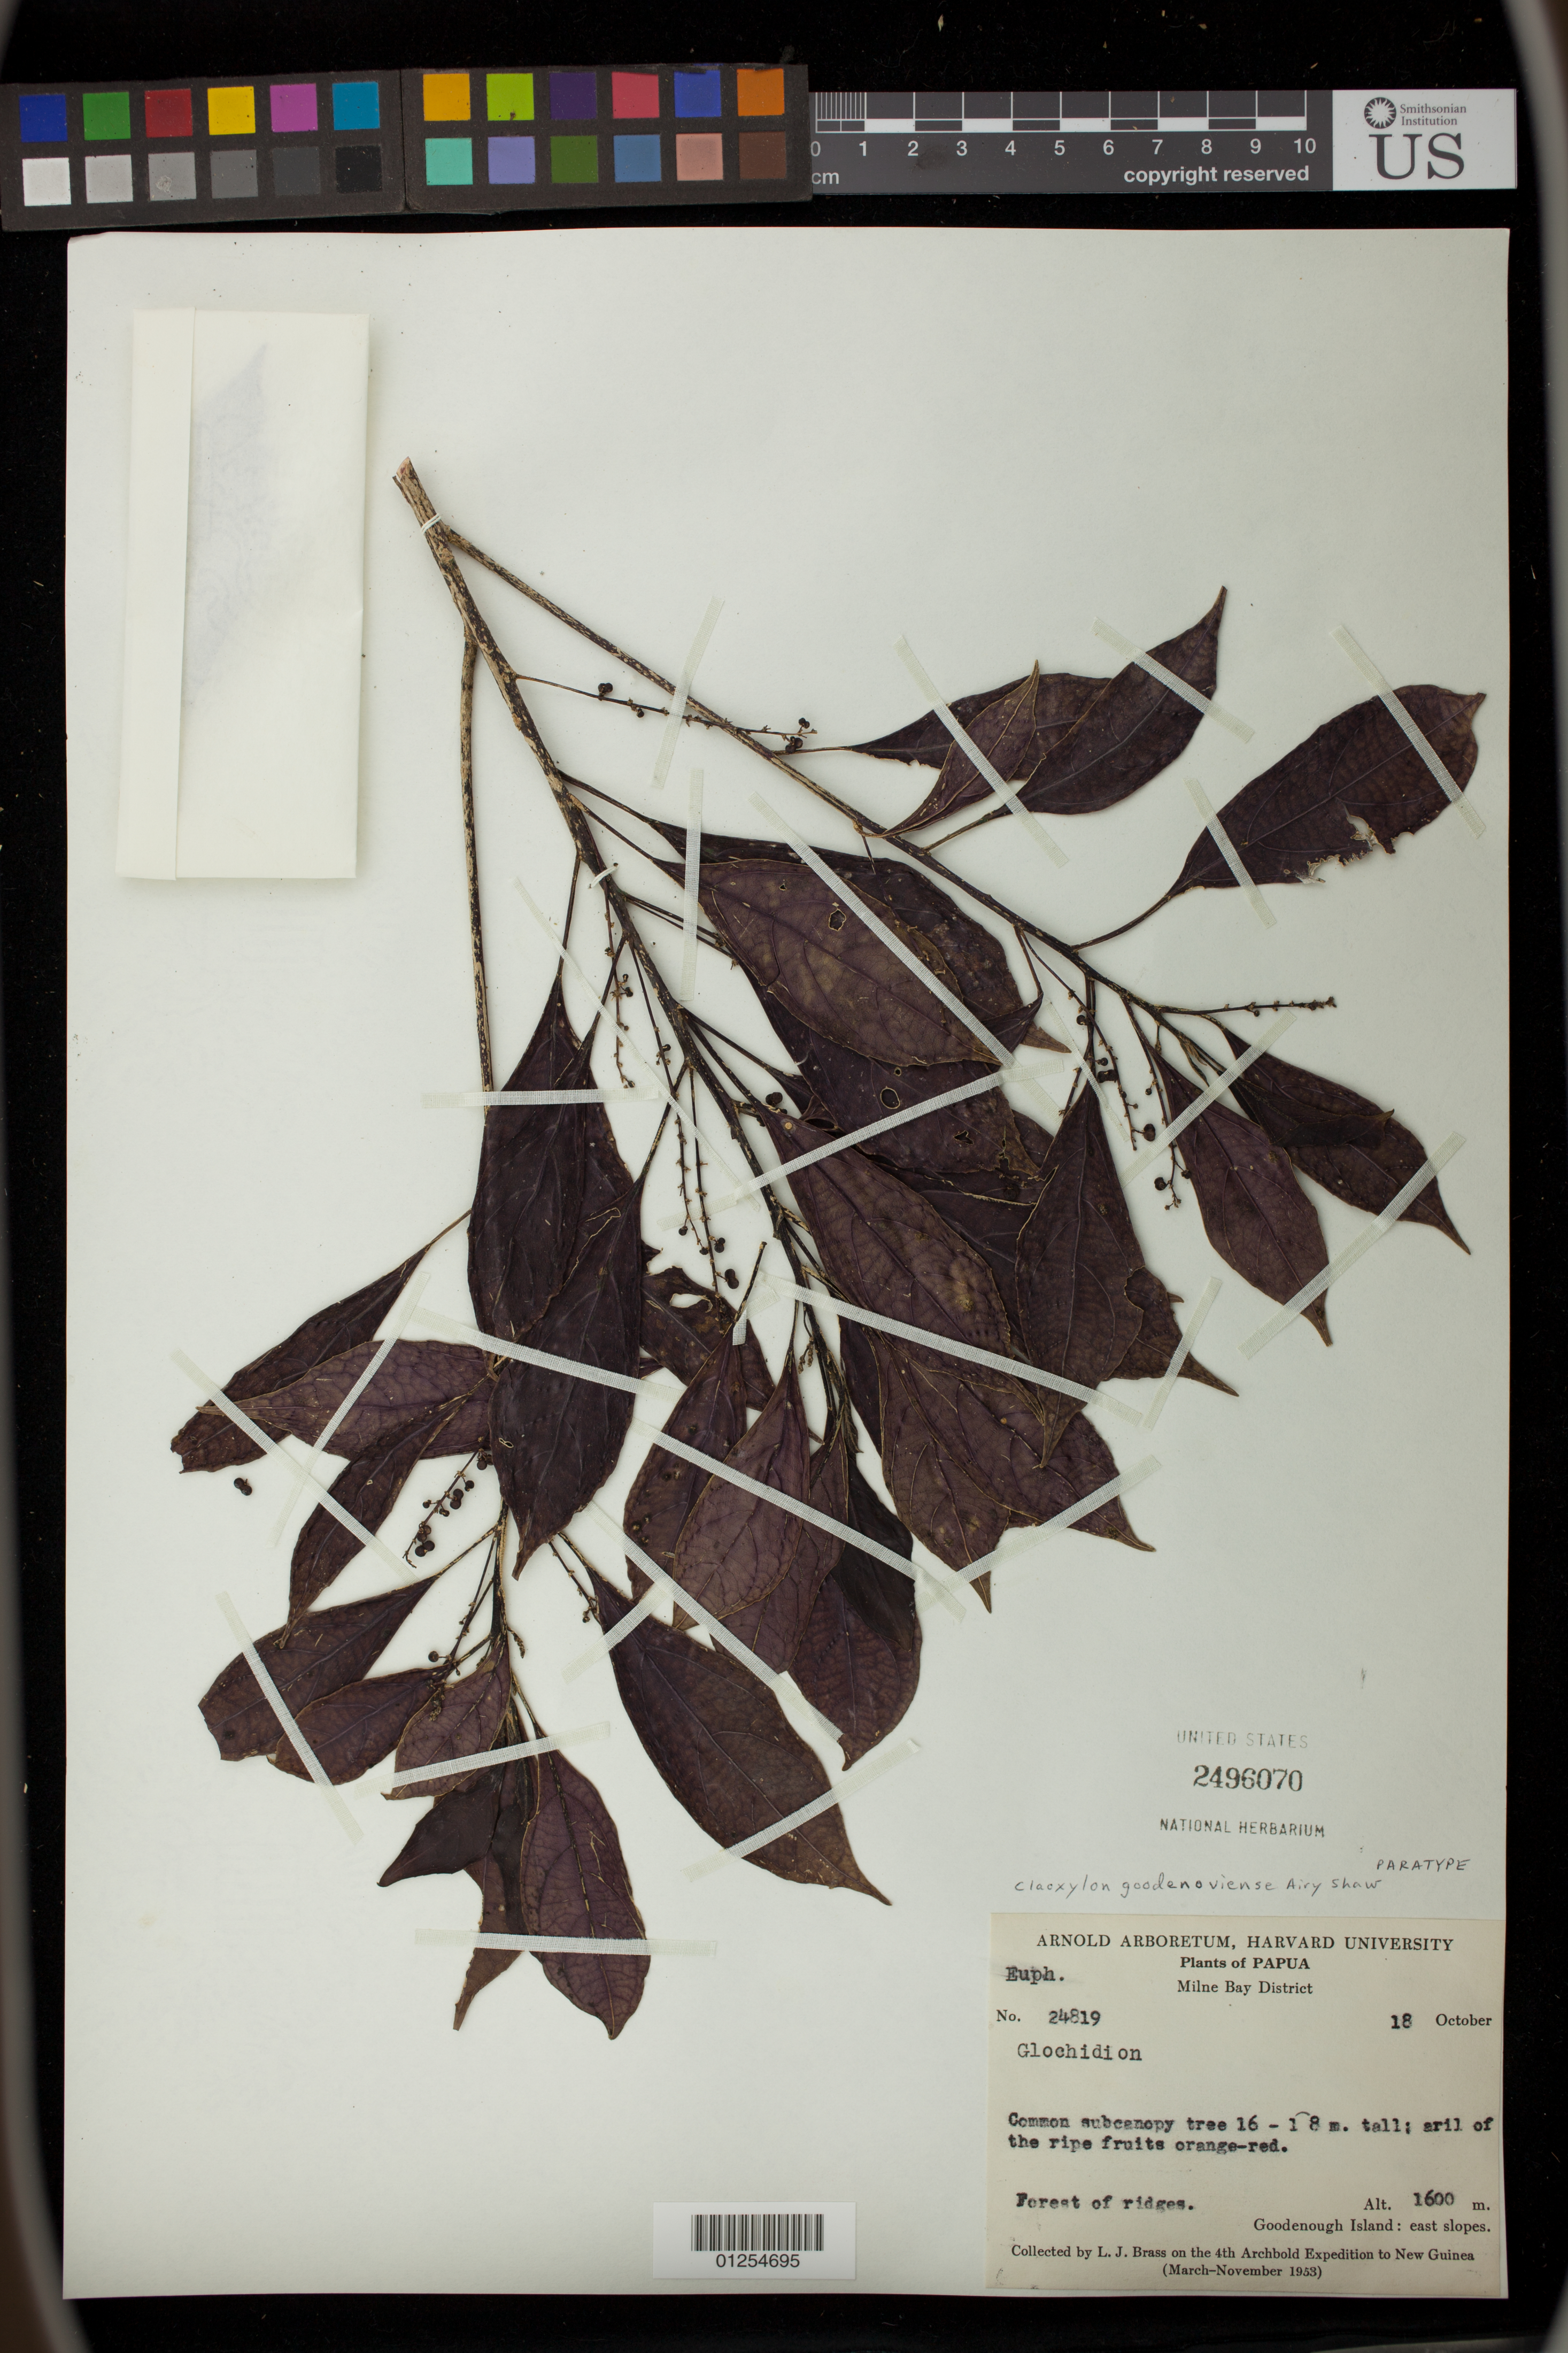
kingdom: Plantae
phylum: Tracheophyta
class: Magnoliopsida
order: Malpighiales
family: Euphorbiaceae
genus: Claoxylon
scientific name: Claoxylon goodenoviense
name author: Airy Shaw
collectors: L. J. Brass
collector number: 24819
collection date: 1953-10-18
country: Papua New Guinea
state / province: Milne Bay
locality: Goodenough Island, east slopes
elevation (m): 1600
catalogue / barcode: US 2496070